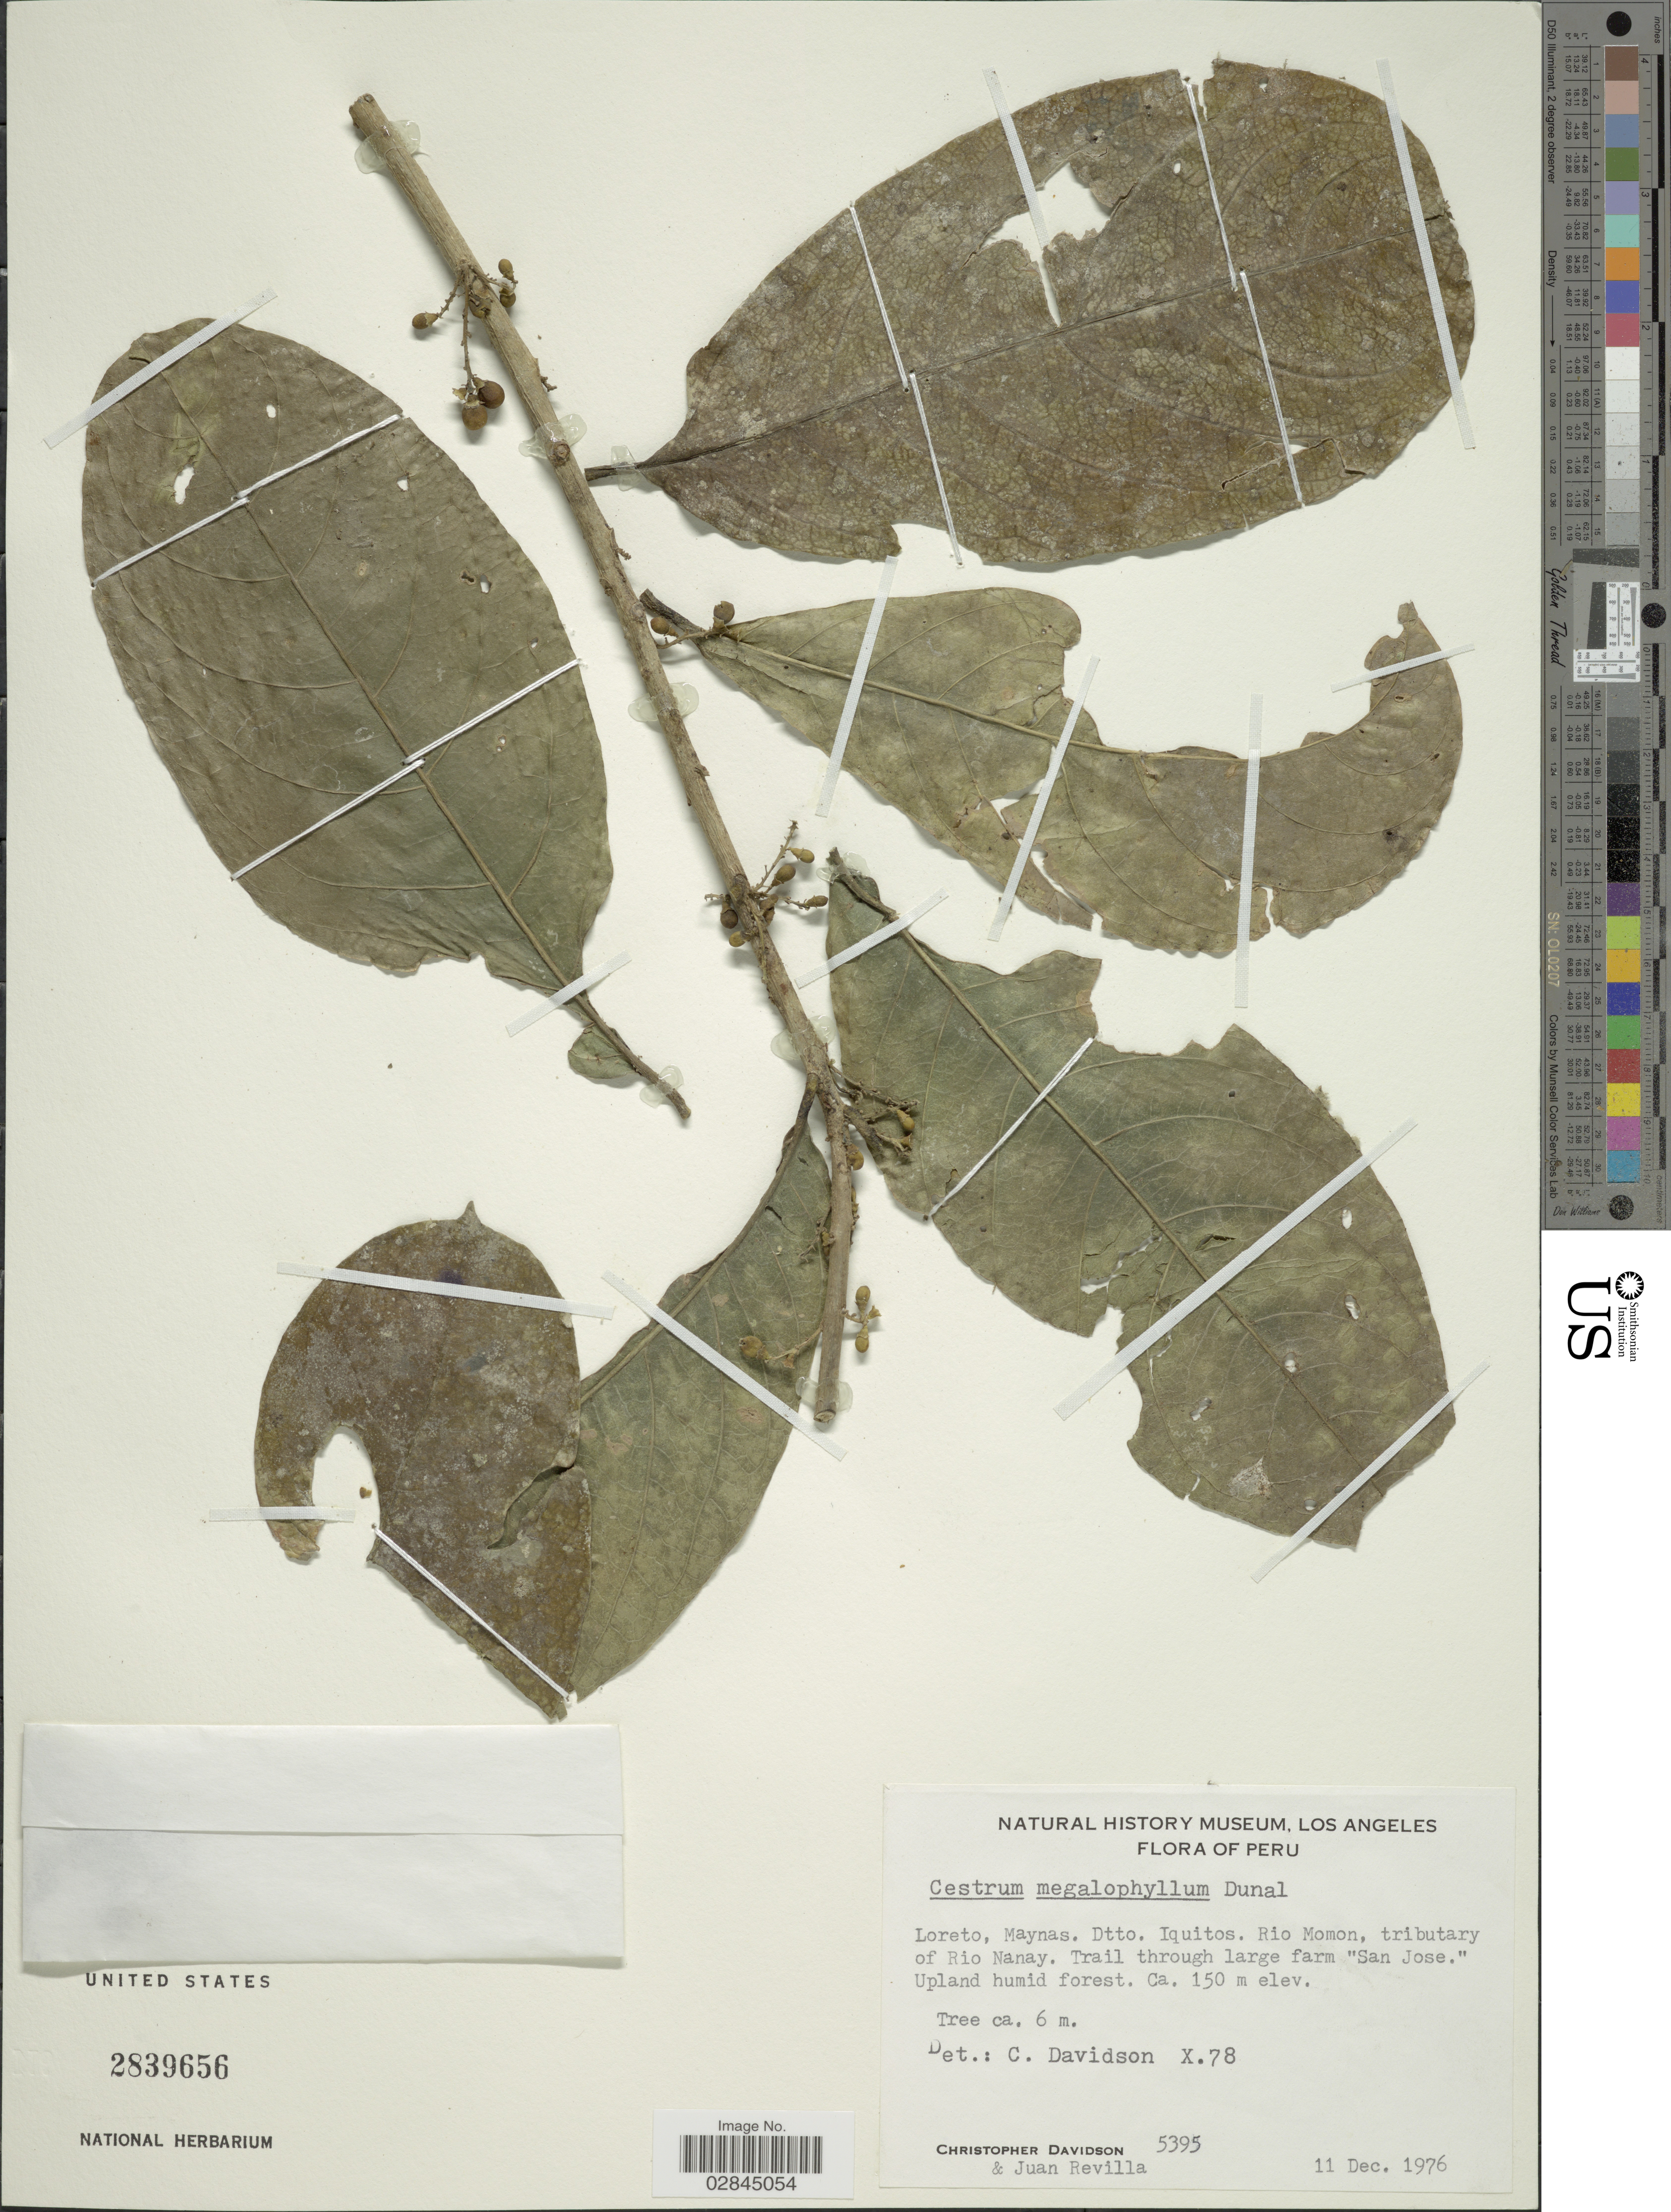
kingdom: Plantae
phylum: Tracheophyta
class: Magnoliopsida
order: Solanales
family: Solanaceae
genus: Cestrum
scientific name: Cestrum schlechtendahlii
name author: G. Don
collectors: C. Davidson & J. Revilla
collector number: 5395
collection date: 1976-12-11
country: Peru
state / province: Loreto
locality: Maynas. Dtto. Iquitos. Rio Momon, tributary of Rio Nanay. Trail through large farm "San Jose".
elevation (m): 150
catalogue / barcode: US 2839656